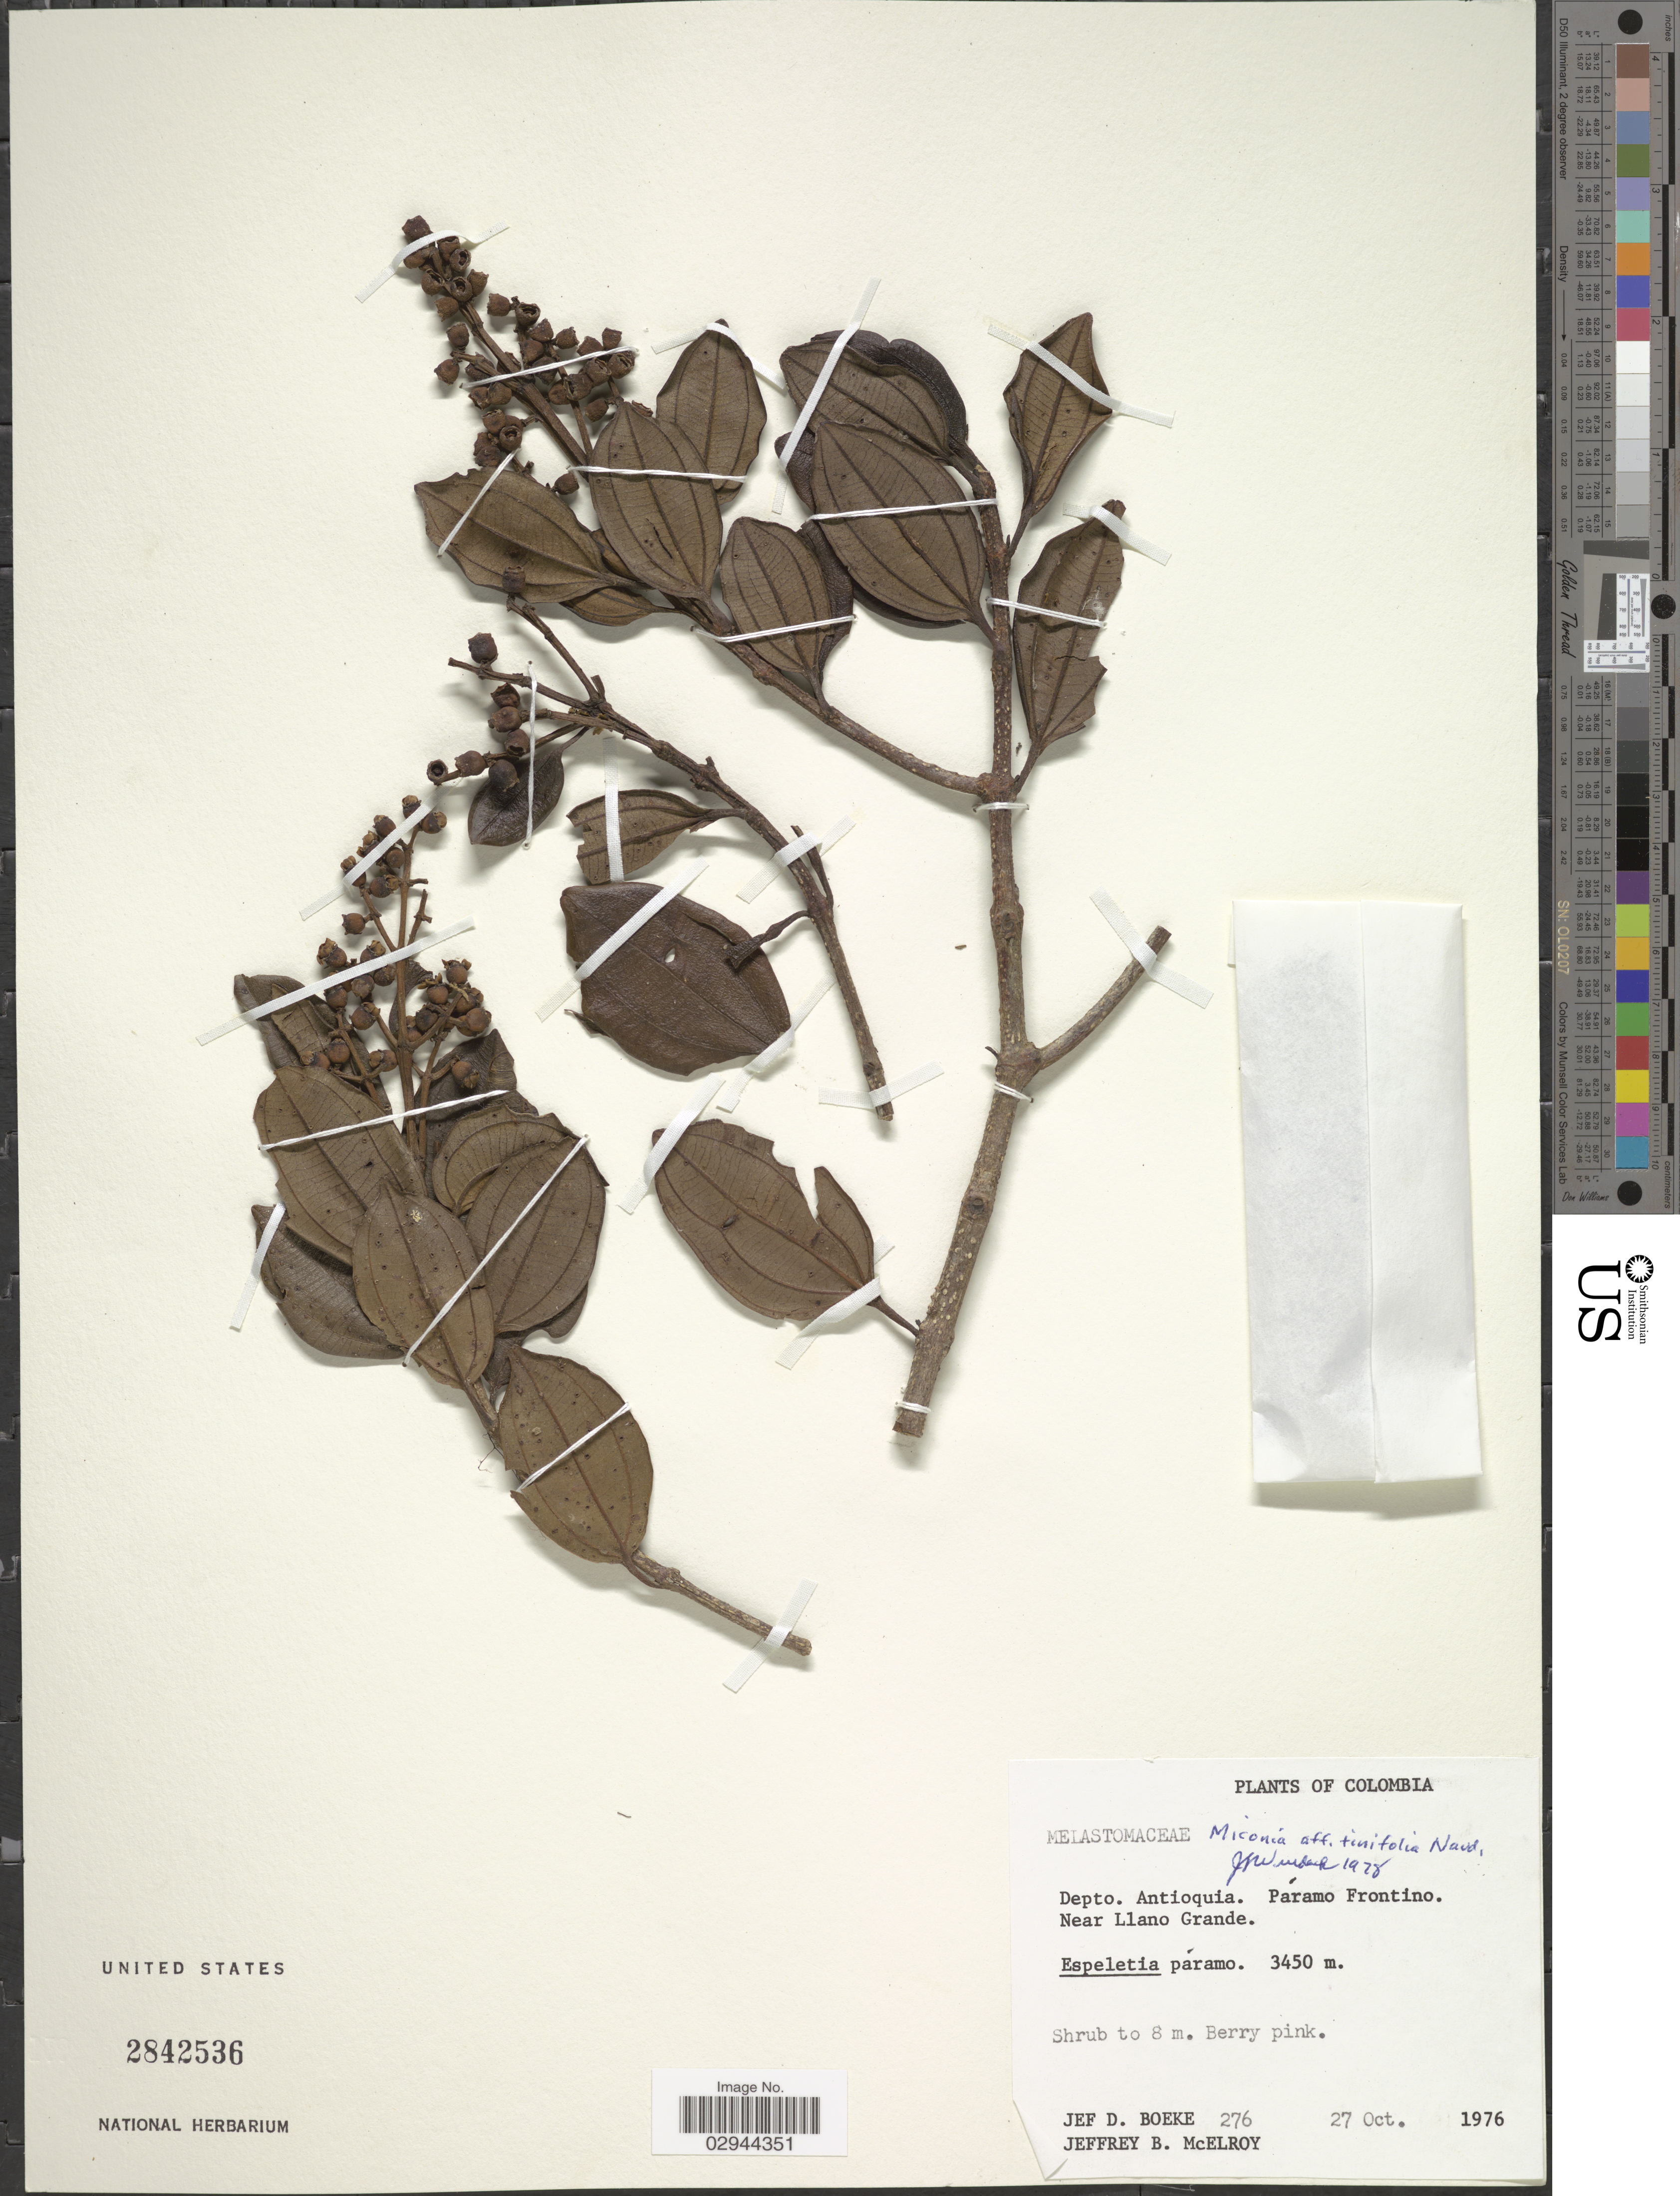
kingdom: Plantae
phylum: Tracheophyta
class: Magnoliopsida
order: Myrtales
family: Melastomataceae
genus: Miconia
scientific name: Miconia tinifolia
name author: Naudin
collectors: J. Boeke & J. B. McElroy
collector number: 276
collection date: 1976-10-27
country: Colombia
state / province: Antioquia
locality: Depto. Antioquia. Páramo Frontino. Near Llano Grande.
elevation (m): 3450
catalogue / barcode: US 2842536